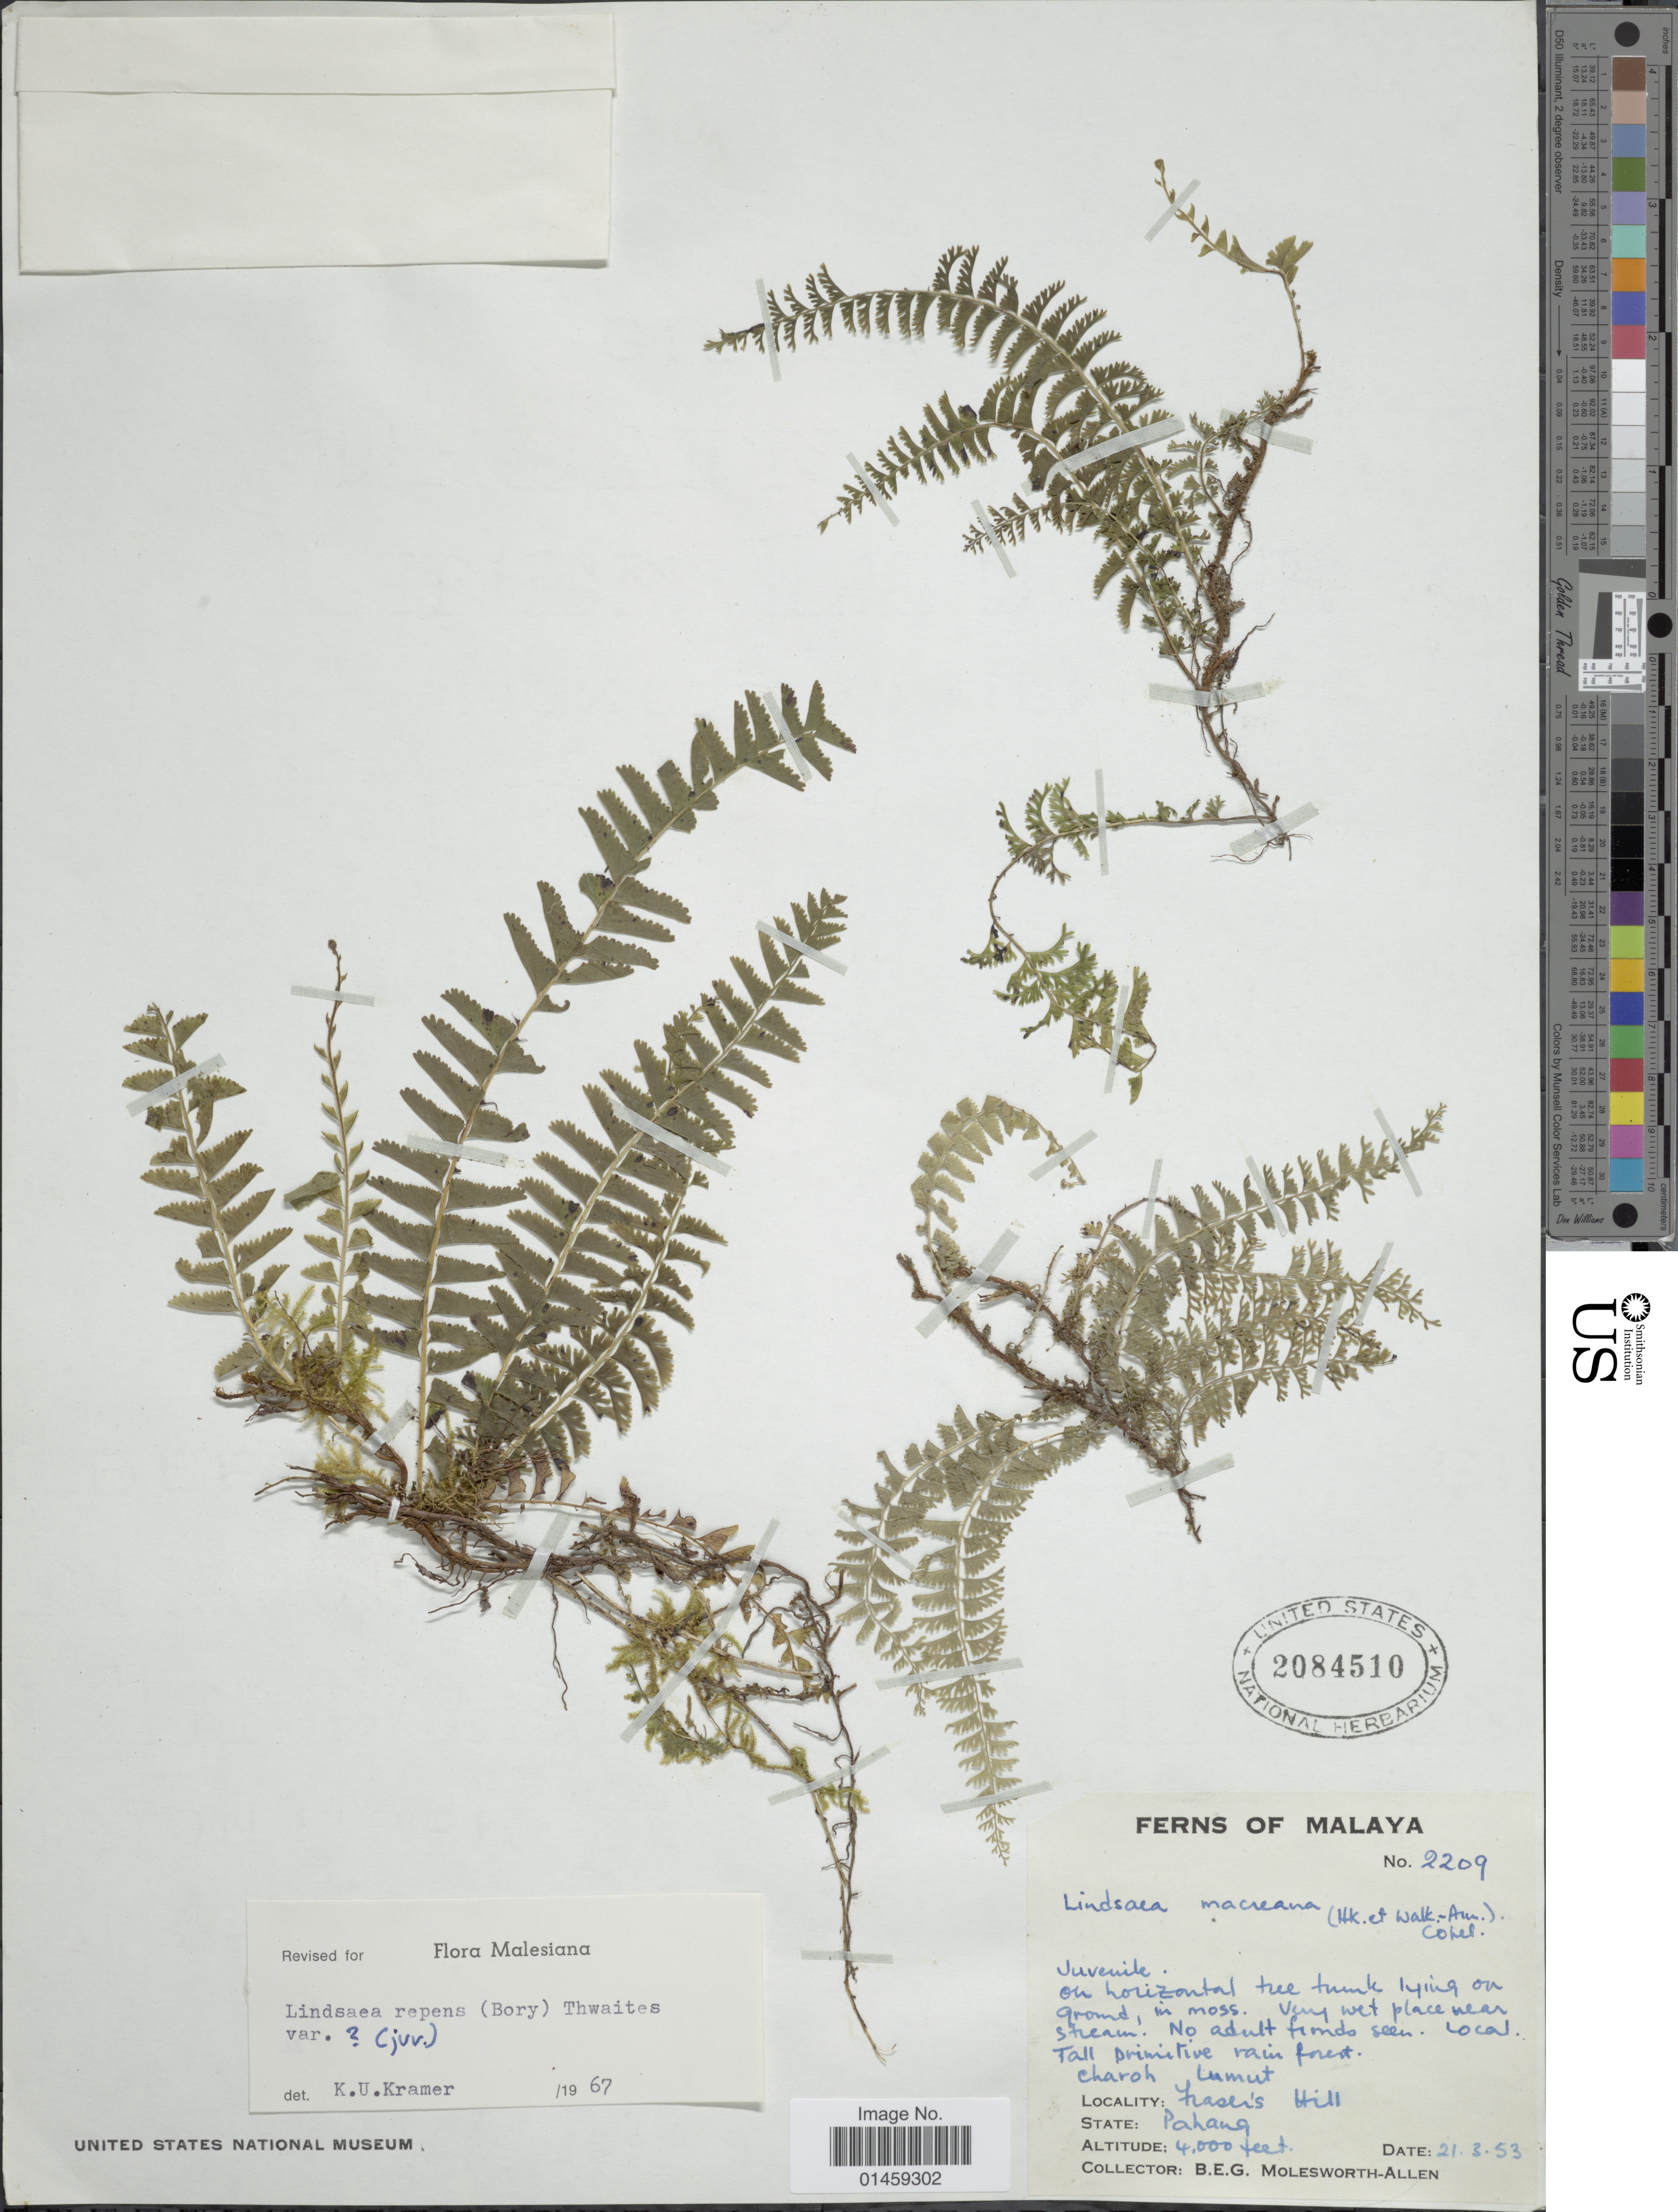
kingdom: Plantae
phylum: Tracheophyta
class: Polypodiopsida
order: Polypodiales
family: Lindsaeaceae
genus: Lindsaea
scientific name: Lindsaea repens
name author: (Bory) Thwaites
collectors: B. E. G. Molesworth-Allen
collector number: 2209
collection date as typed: Transcribed d/m/y: 21/3/53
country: Malaysia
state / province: Pahang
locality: Charoh summit. Fraser's Hill. State: Pahang.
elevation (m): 1219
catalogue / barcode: US 2084510